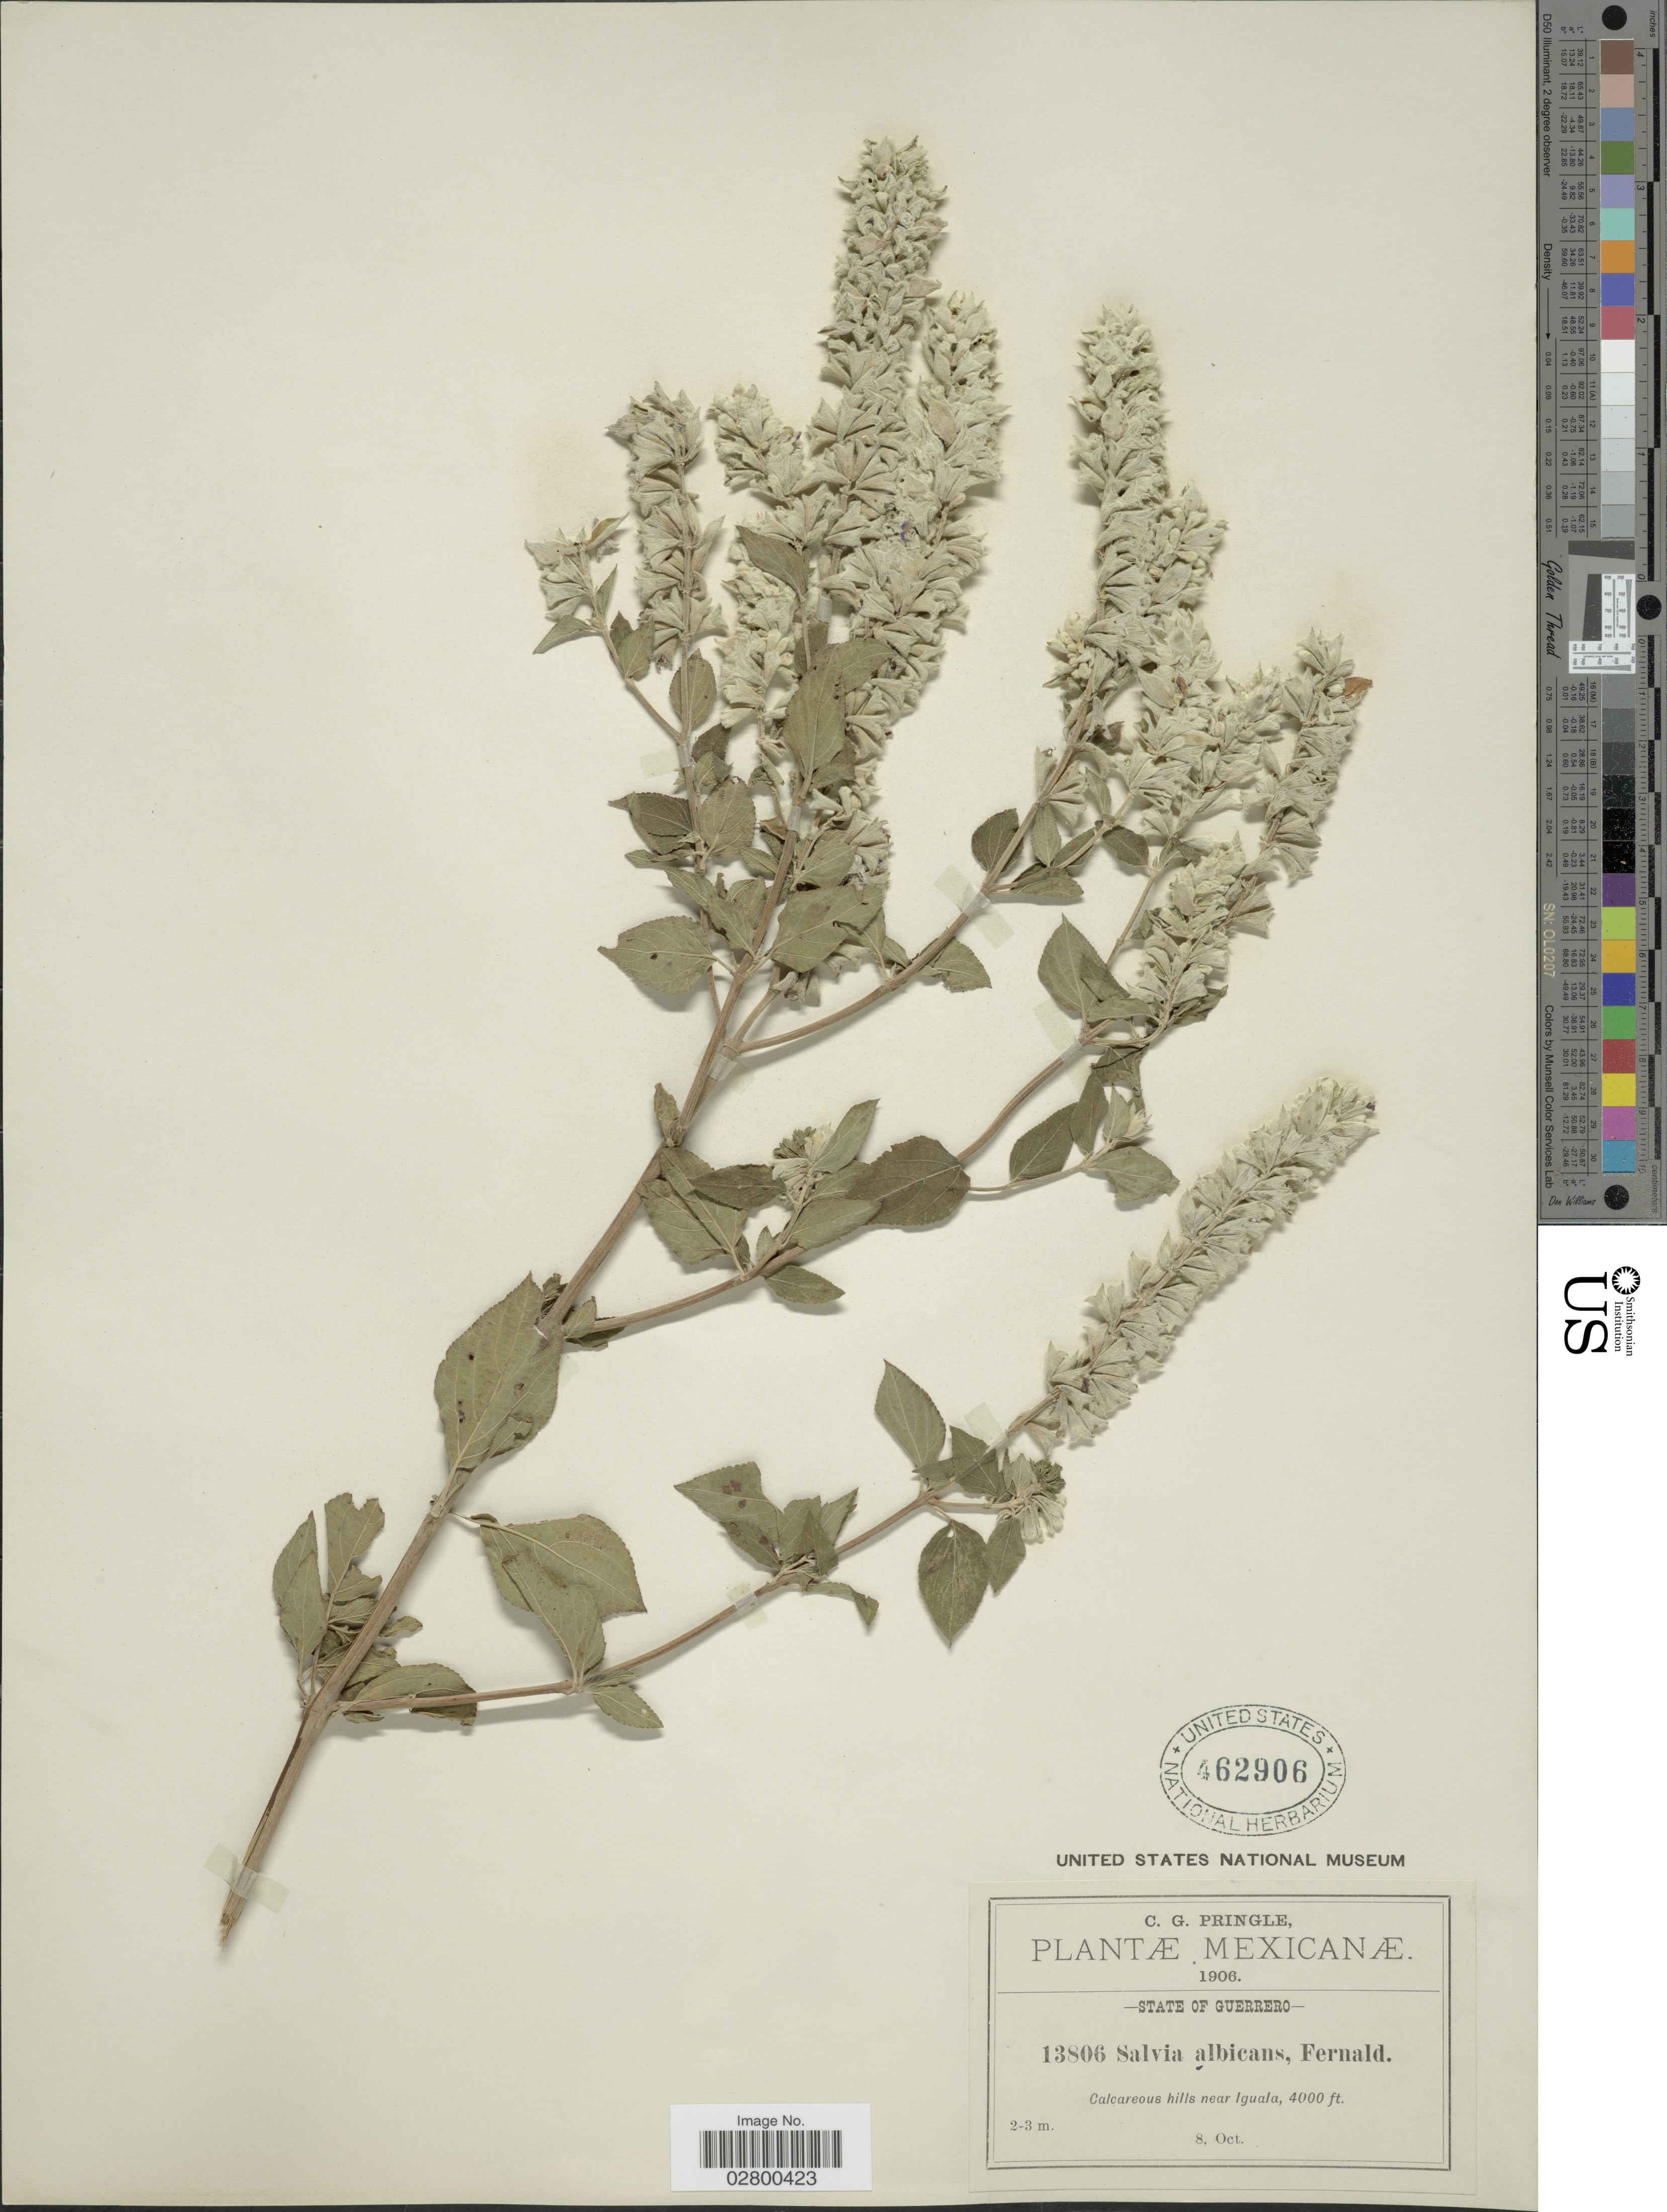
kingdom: Plantae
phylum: Tracheophyta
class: Magnoliopsida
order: Lamiales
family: Lamiaceae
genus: Salvia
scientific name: Salvia albicans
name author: Fernald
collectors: C. G. Pringle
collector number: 13806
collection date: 1906-10-08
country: Mexico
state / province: Guerrero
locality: State of Guerrero, Calcareous hills near Iguala.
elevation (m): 1219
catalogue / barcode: US 462906